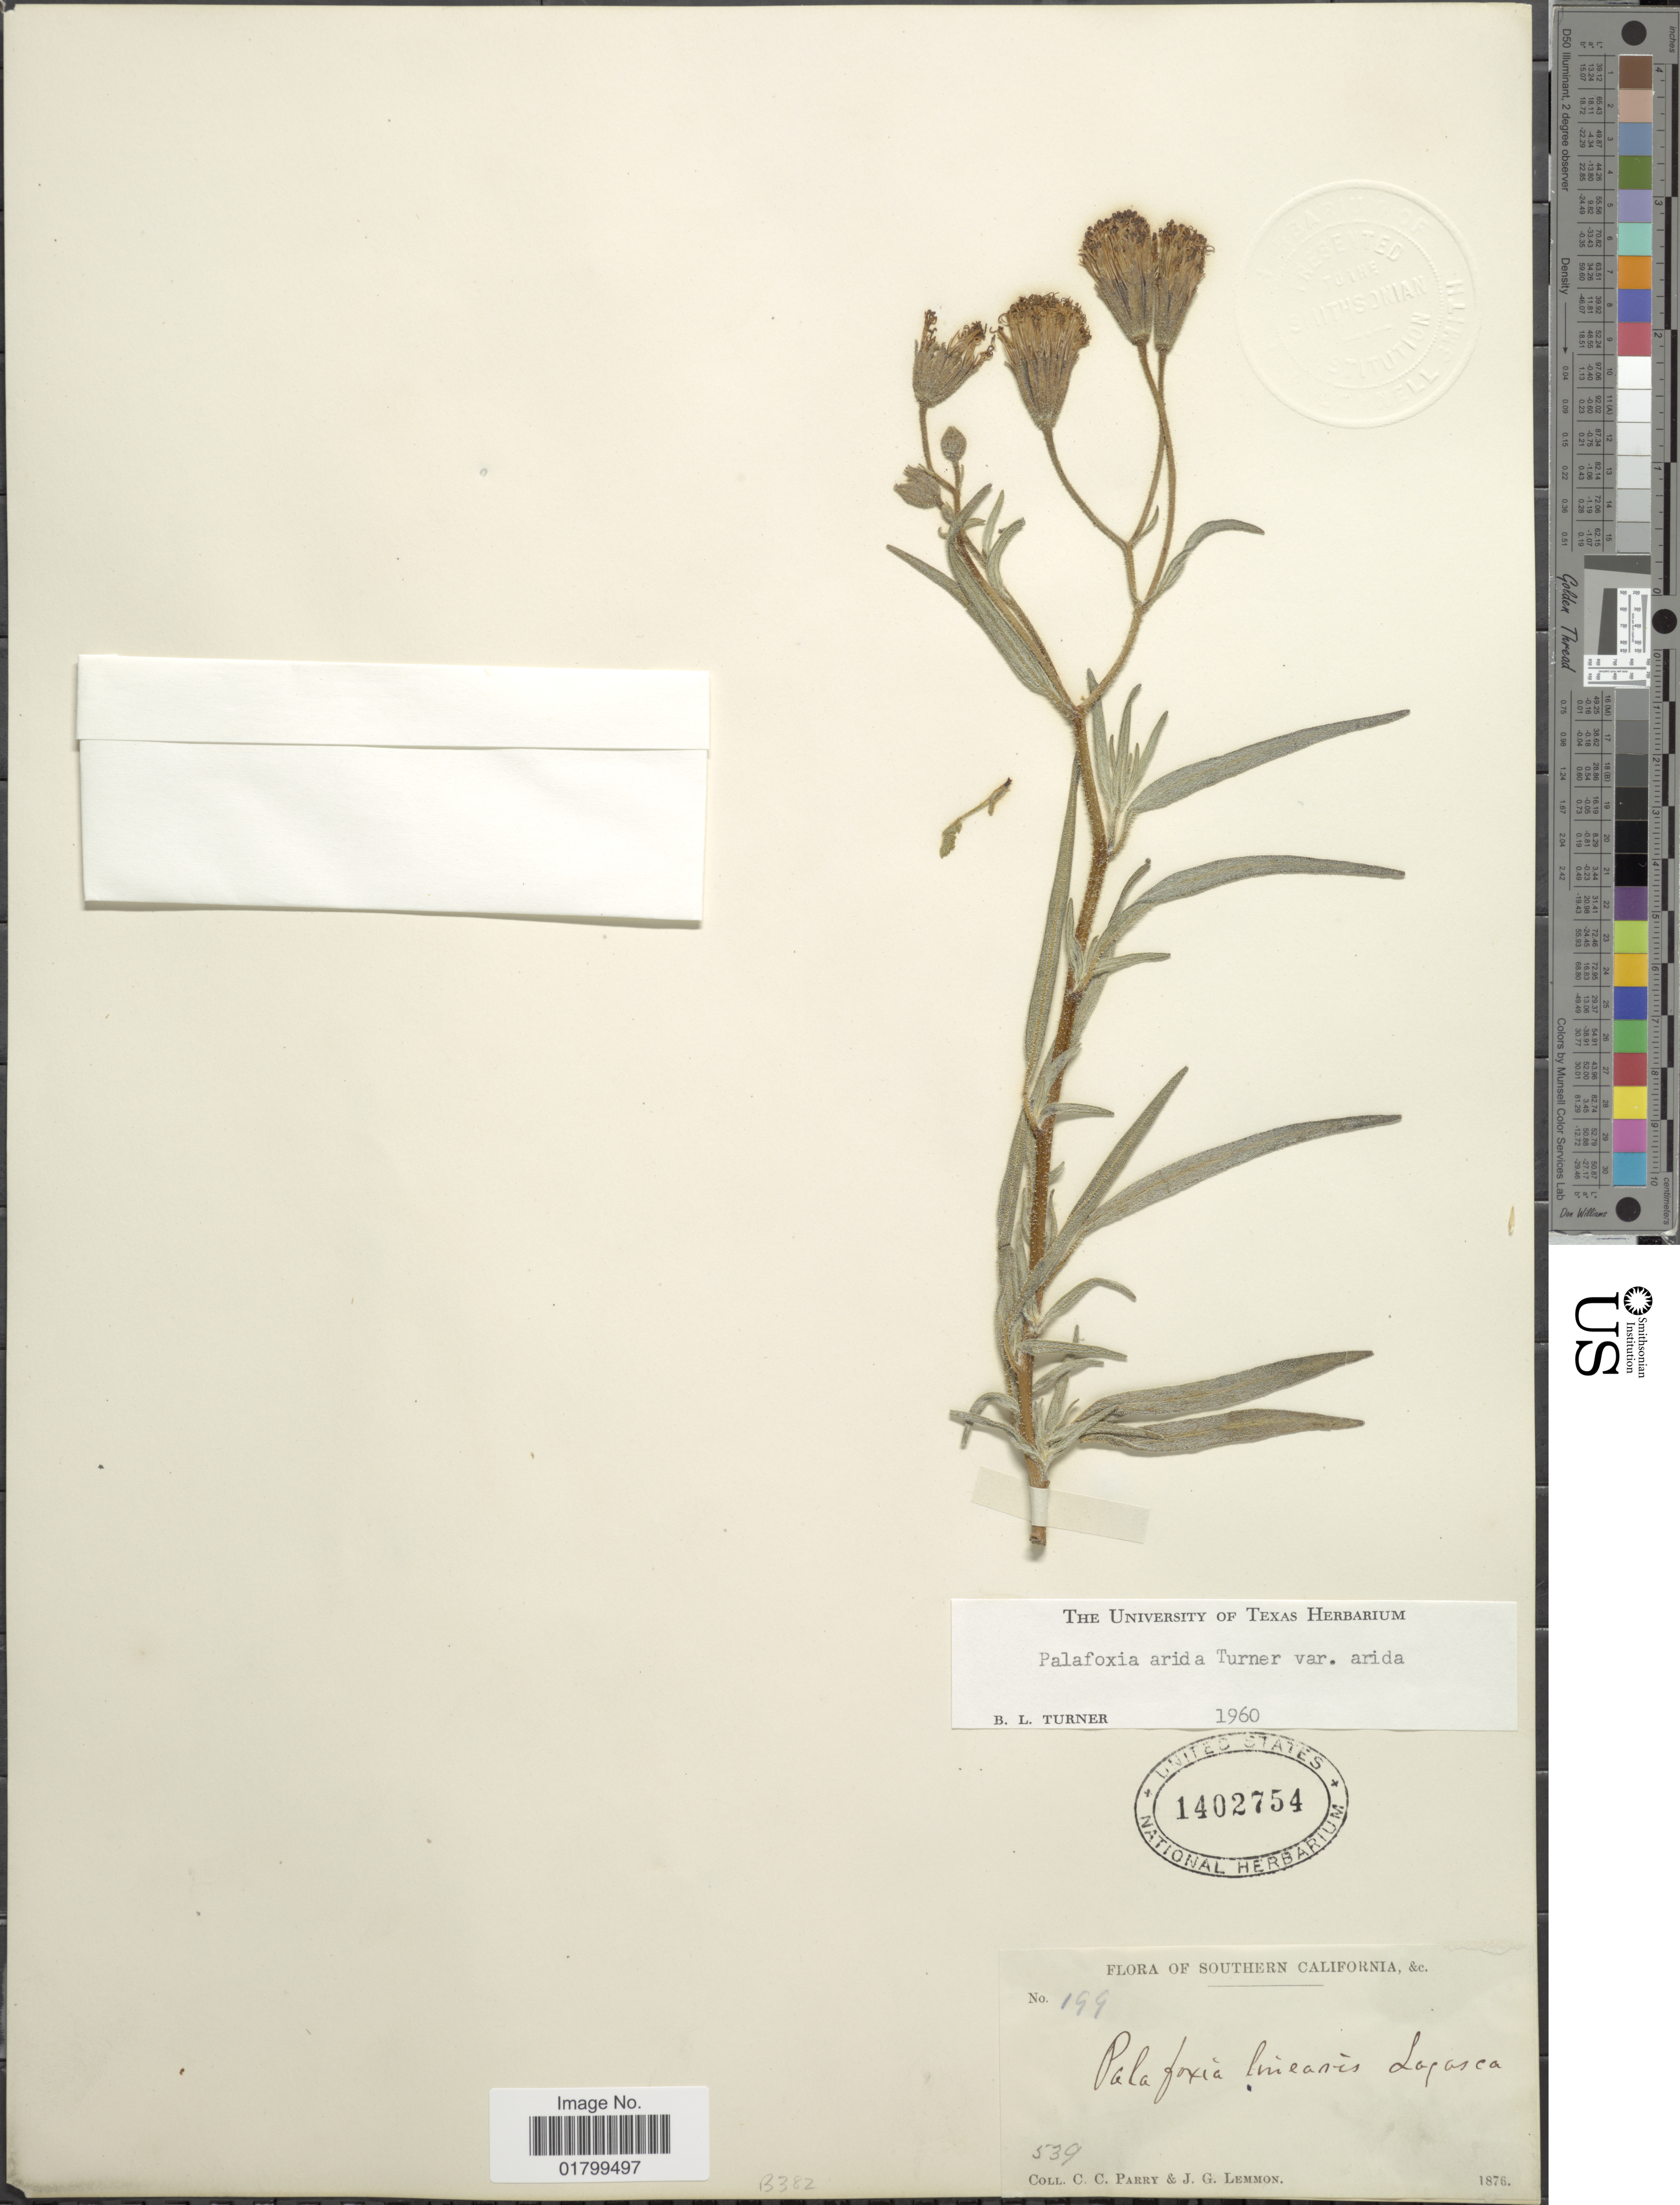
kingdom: Plantae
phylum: Tracheophyta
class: Magnoliopsida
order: Asterales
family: Asteraceae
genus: Palafoxia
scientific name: Palafoxia arida var. arida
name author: B.L. Turner & M.I. Morris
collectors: C. C. Parry & J. Lemmon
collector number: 199/539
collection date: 1876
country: United States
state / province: California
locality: Southern California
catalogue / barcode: US 1402754